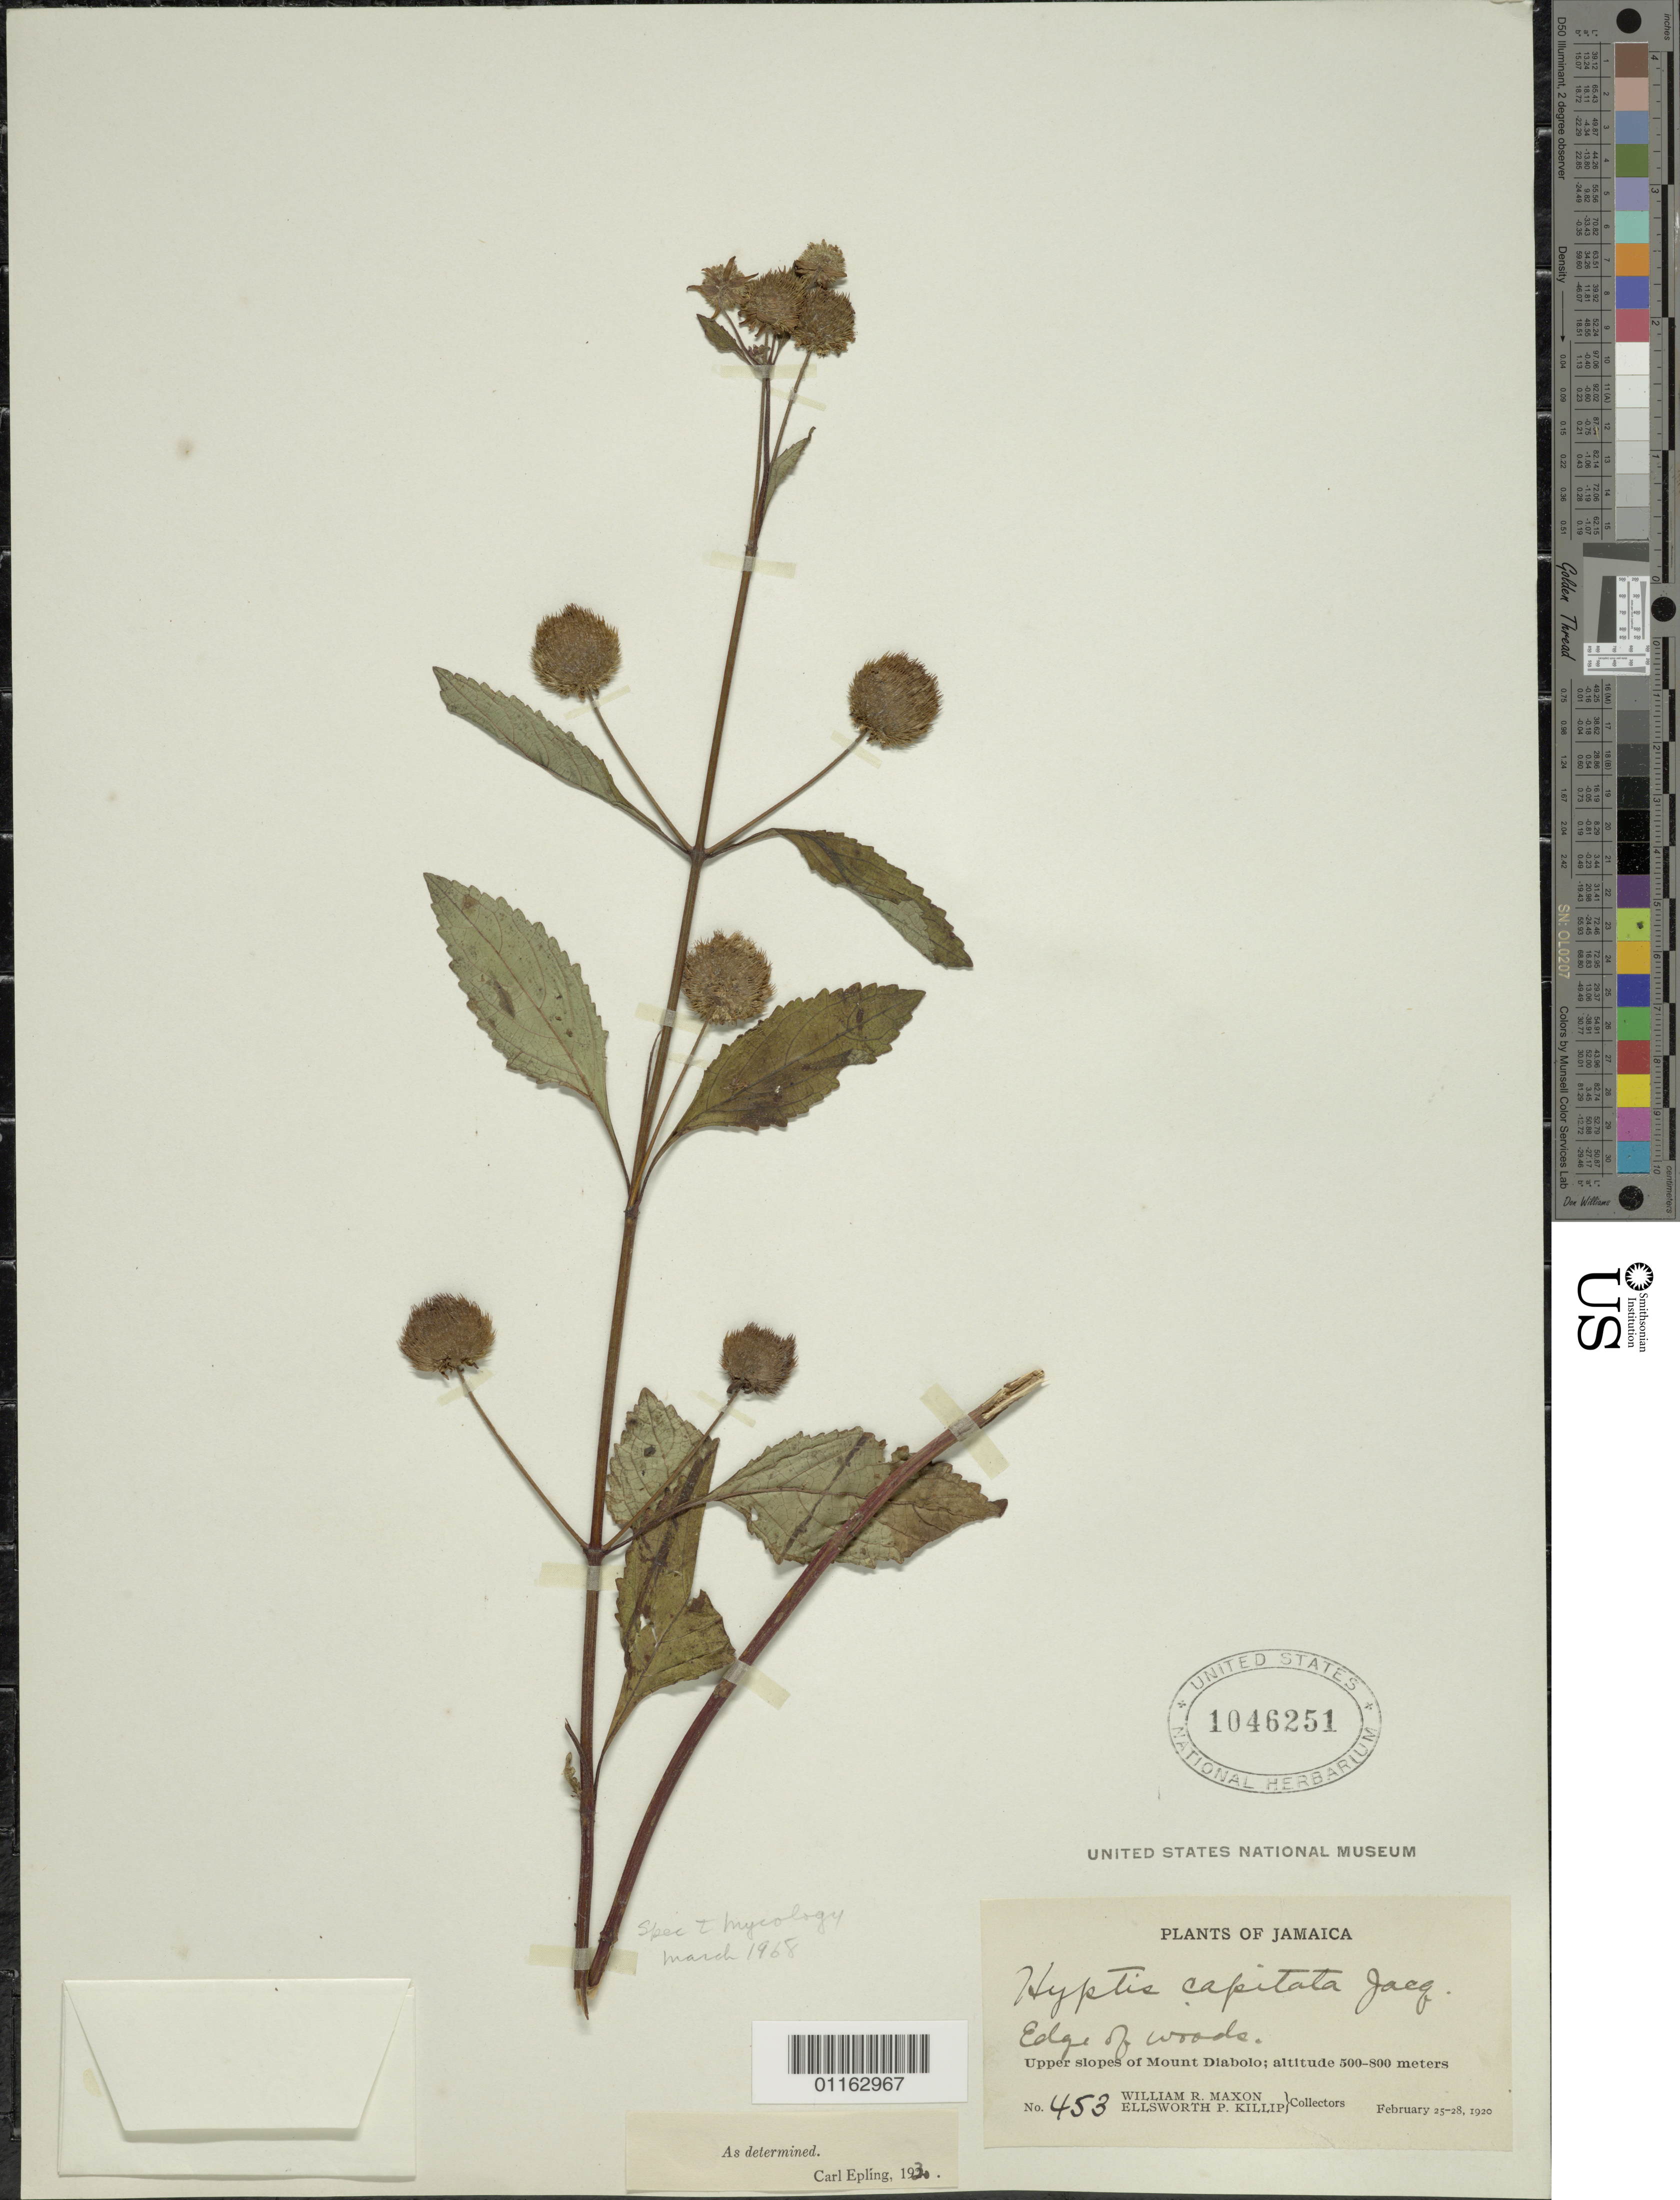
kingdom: Plantae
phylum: Tracheophyta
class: Magnoliopsida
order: Lamiales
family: Lamiaceae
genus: Hyptis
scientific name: Hyptis capitata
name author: Jacq.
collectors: W. R. Maxon & E. P. Killip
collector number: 453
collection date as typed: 25 Feb 1920 to 28 Feb 1920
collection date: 1920-02-25/1920-02-28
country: Jamaica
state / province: Saint Catherine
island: Jamaica I.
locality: Upper slopes of Mount Diabolo;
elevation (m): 500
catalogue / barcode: US 1046251